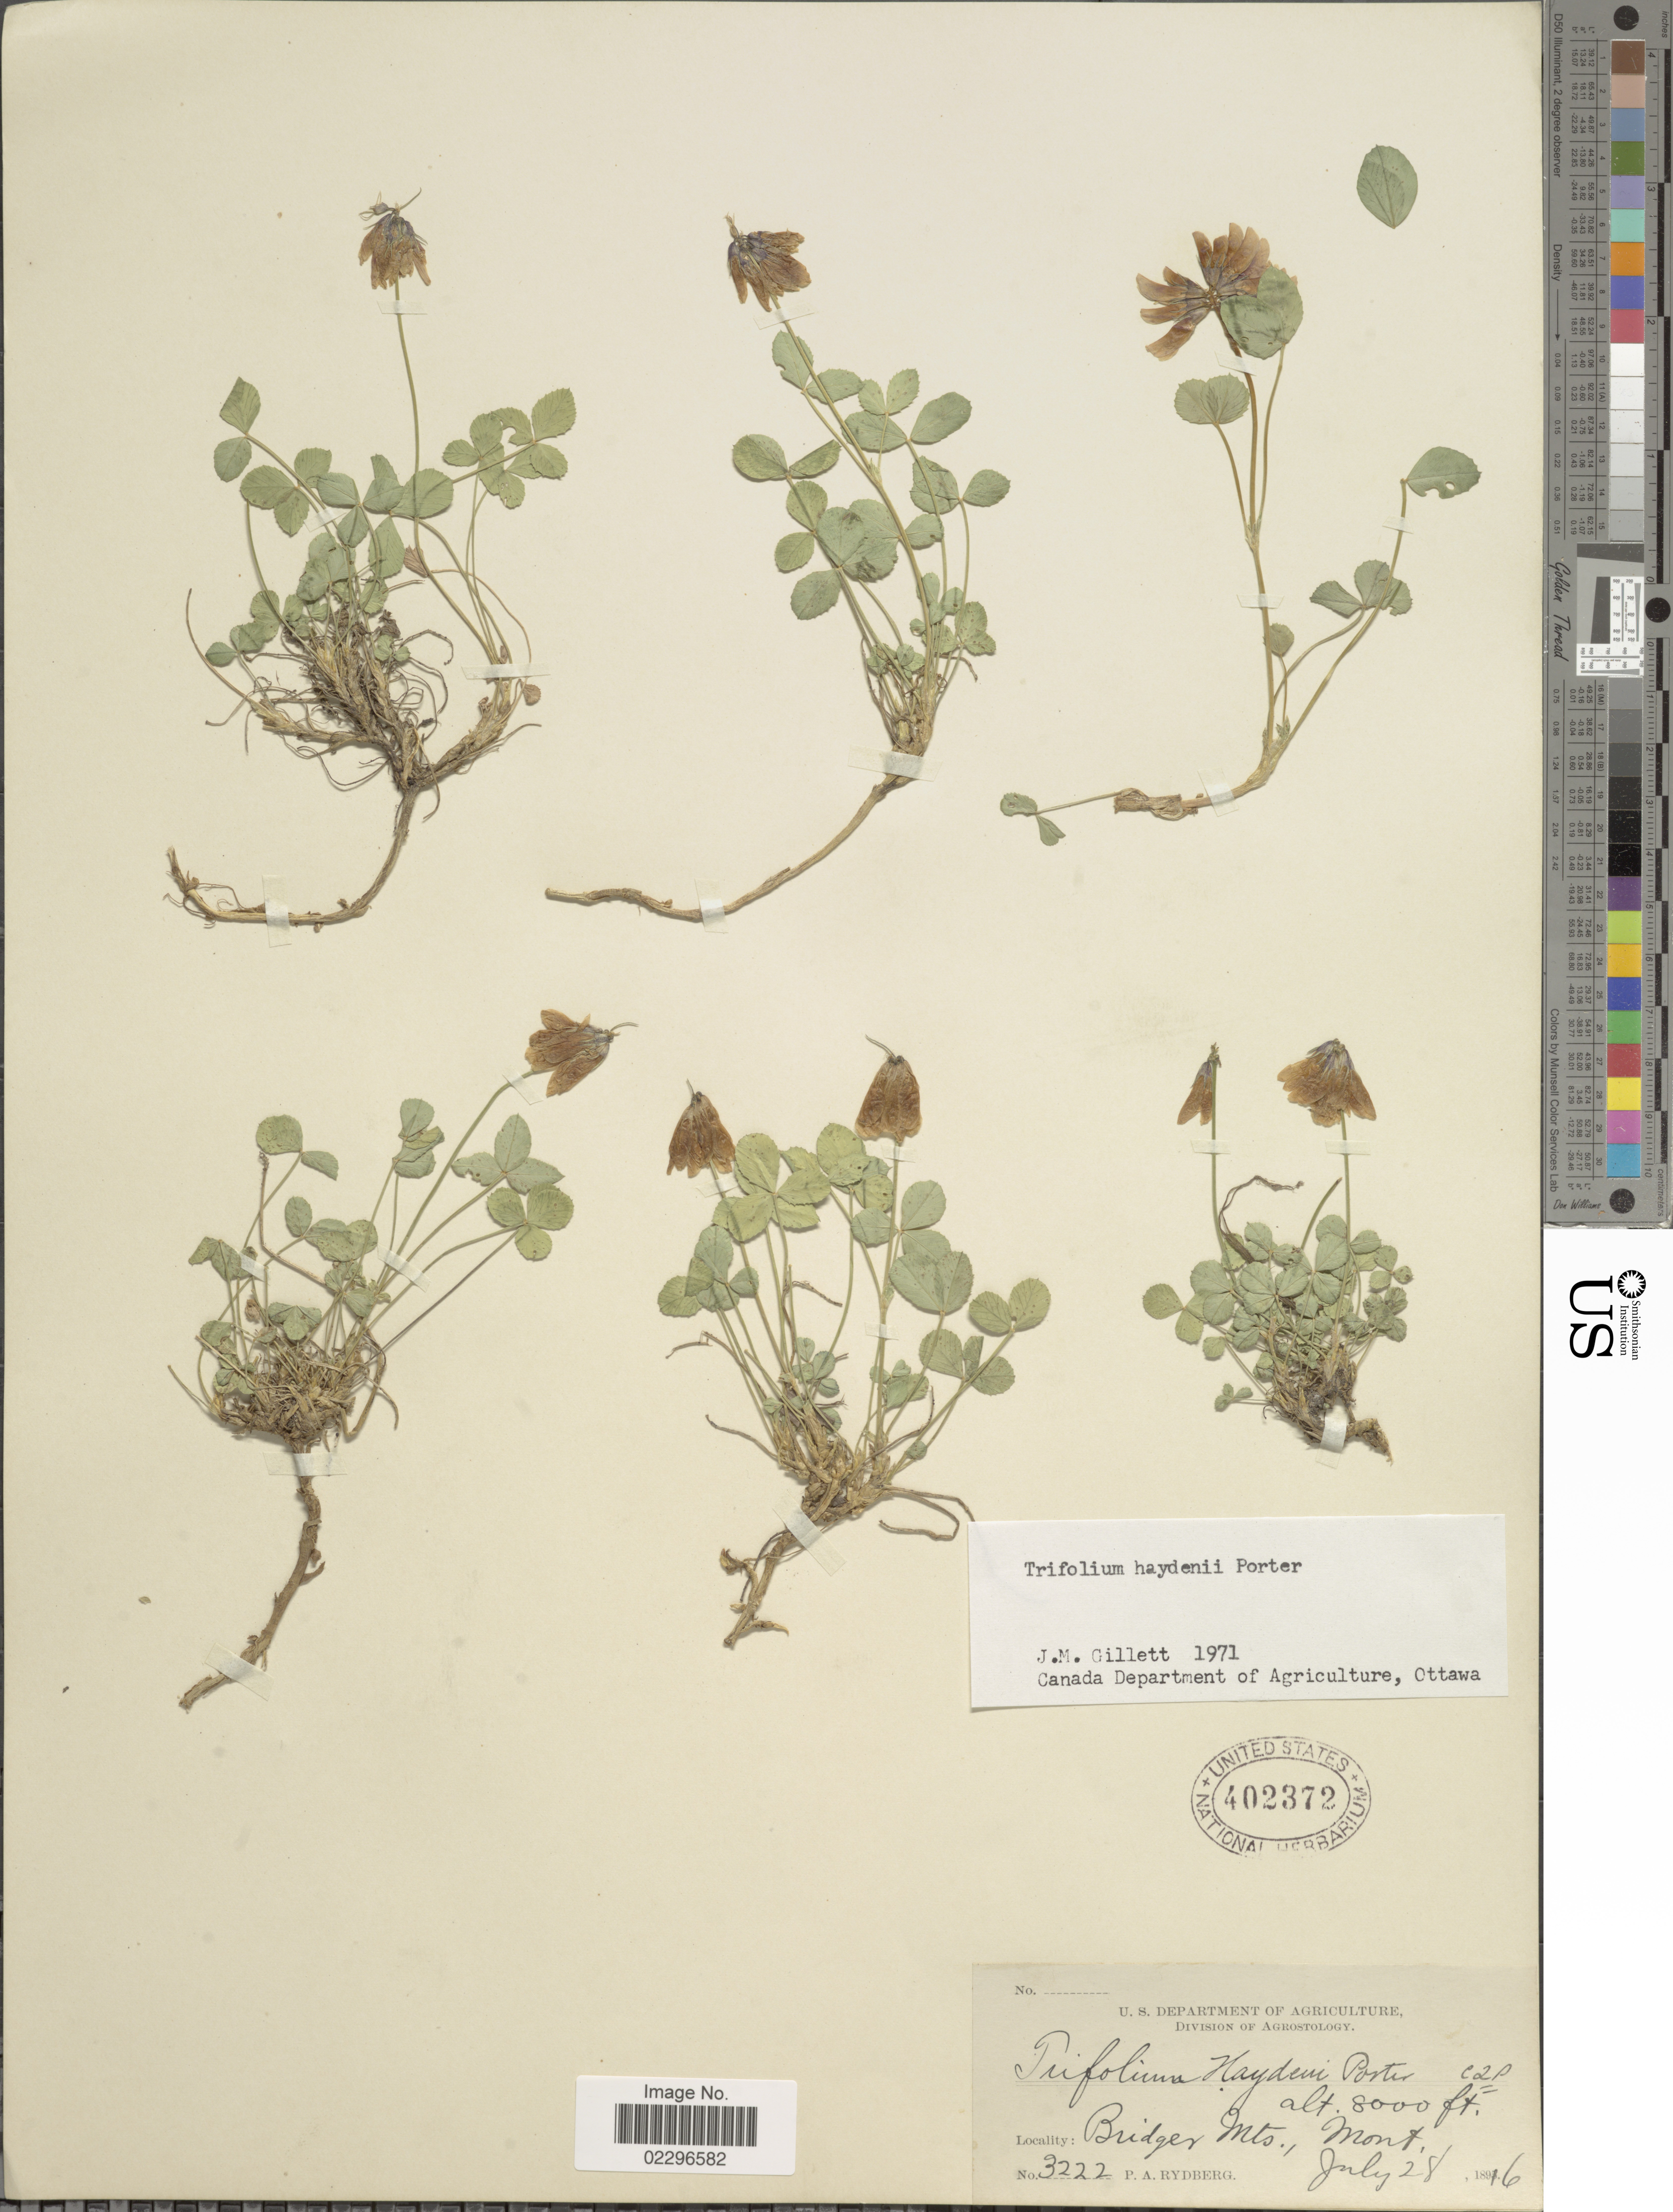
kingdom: Plantae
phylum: Tracheophyta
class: Magnoliopsida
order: Fabales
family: Fabaceae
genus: Trifolium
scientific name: Trifolium haydeni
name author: Porter in Hayden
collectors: P. A. Rydberg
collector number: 3222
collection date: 1816-07-28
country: United States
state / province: Montana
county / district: Gallatin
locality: Bridger Mts., Mont.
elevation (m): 2438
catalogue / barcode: US 402372